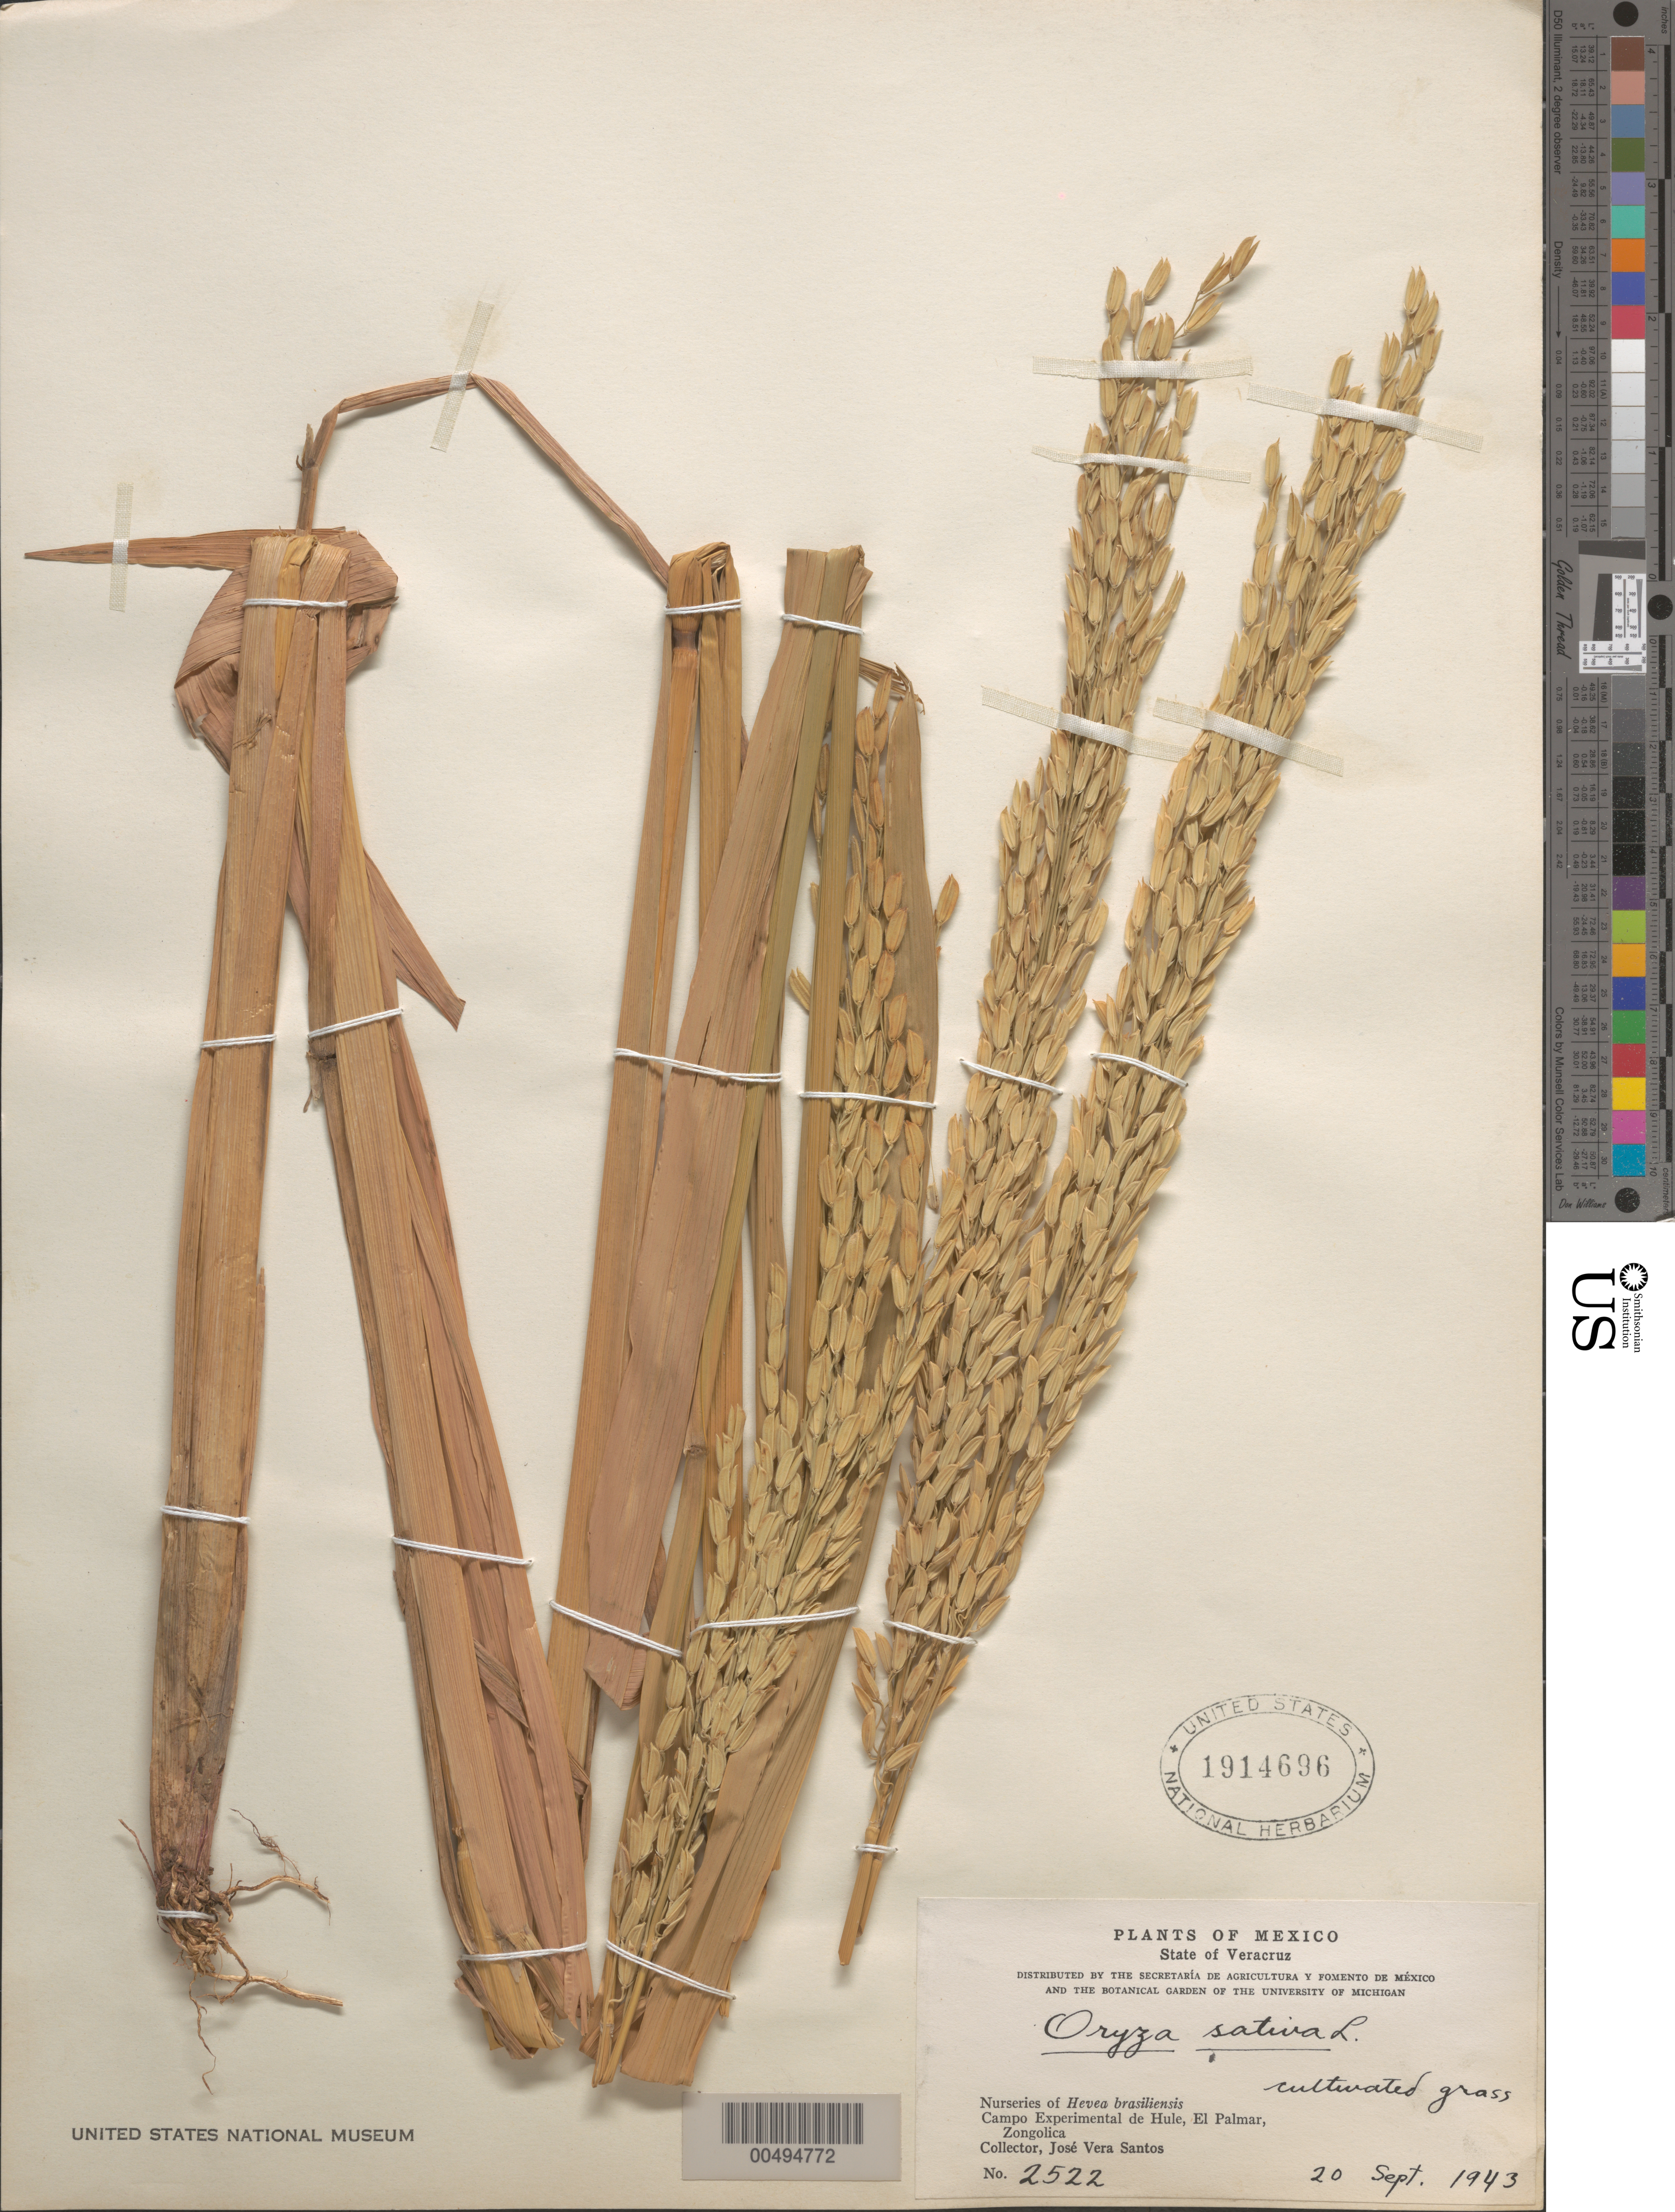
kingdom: Plantae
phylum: Tracheophyta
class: Liliopsida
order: Poales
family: Poaceae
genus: Oryza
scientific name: Oryza sativa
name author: L.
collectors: J. V. Santos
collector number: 2522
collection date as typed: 20 Sep 1943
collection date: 1943-09-20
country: Mexico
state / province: Veracruz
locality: Campo Experimental de Hule, El Palmar, Zongolica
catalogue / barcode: US 1914696